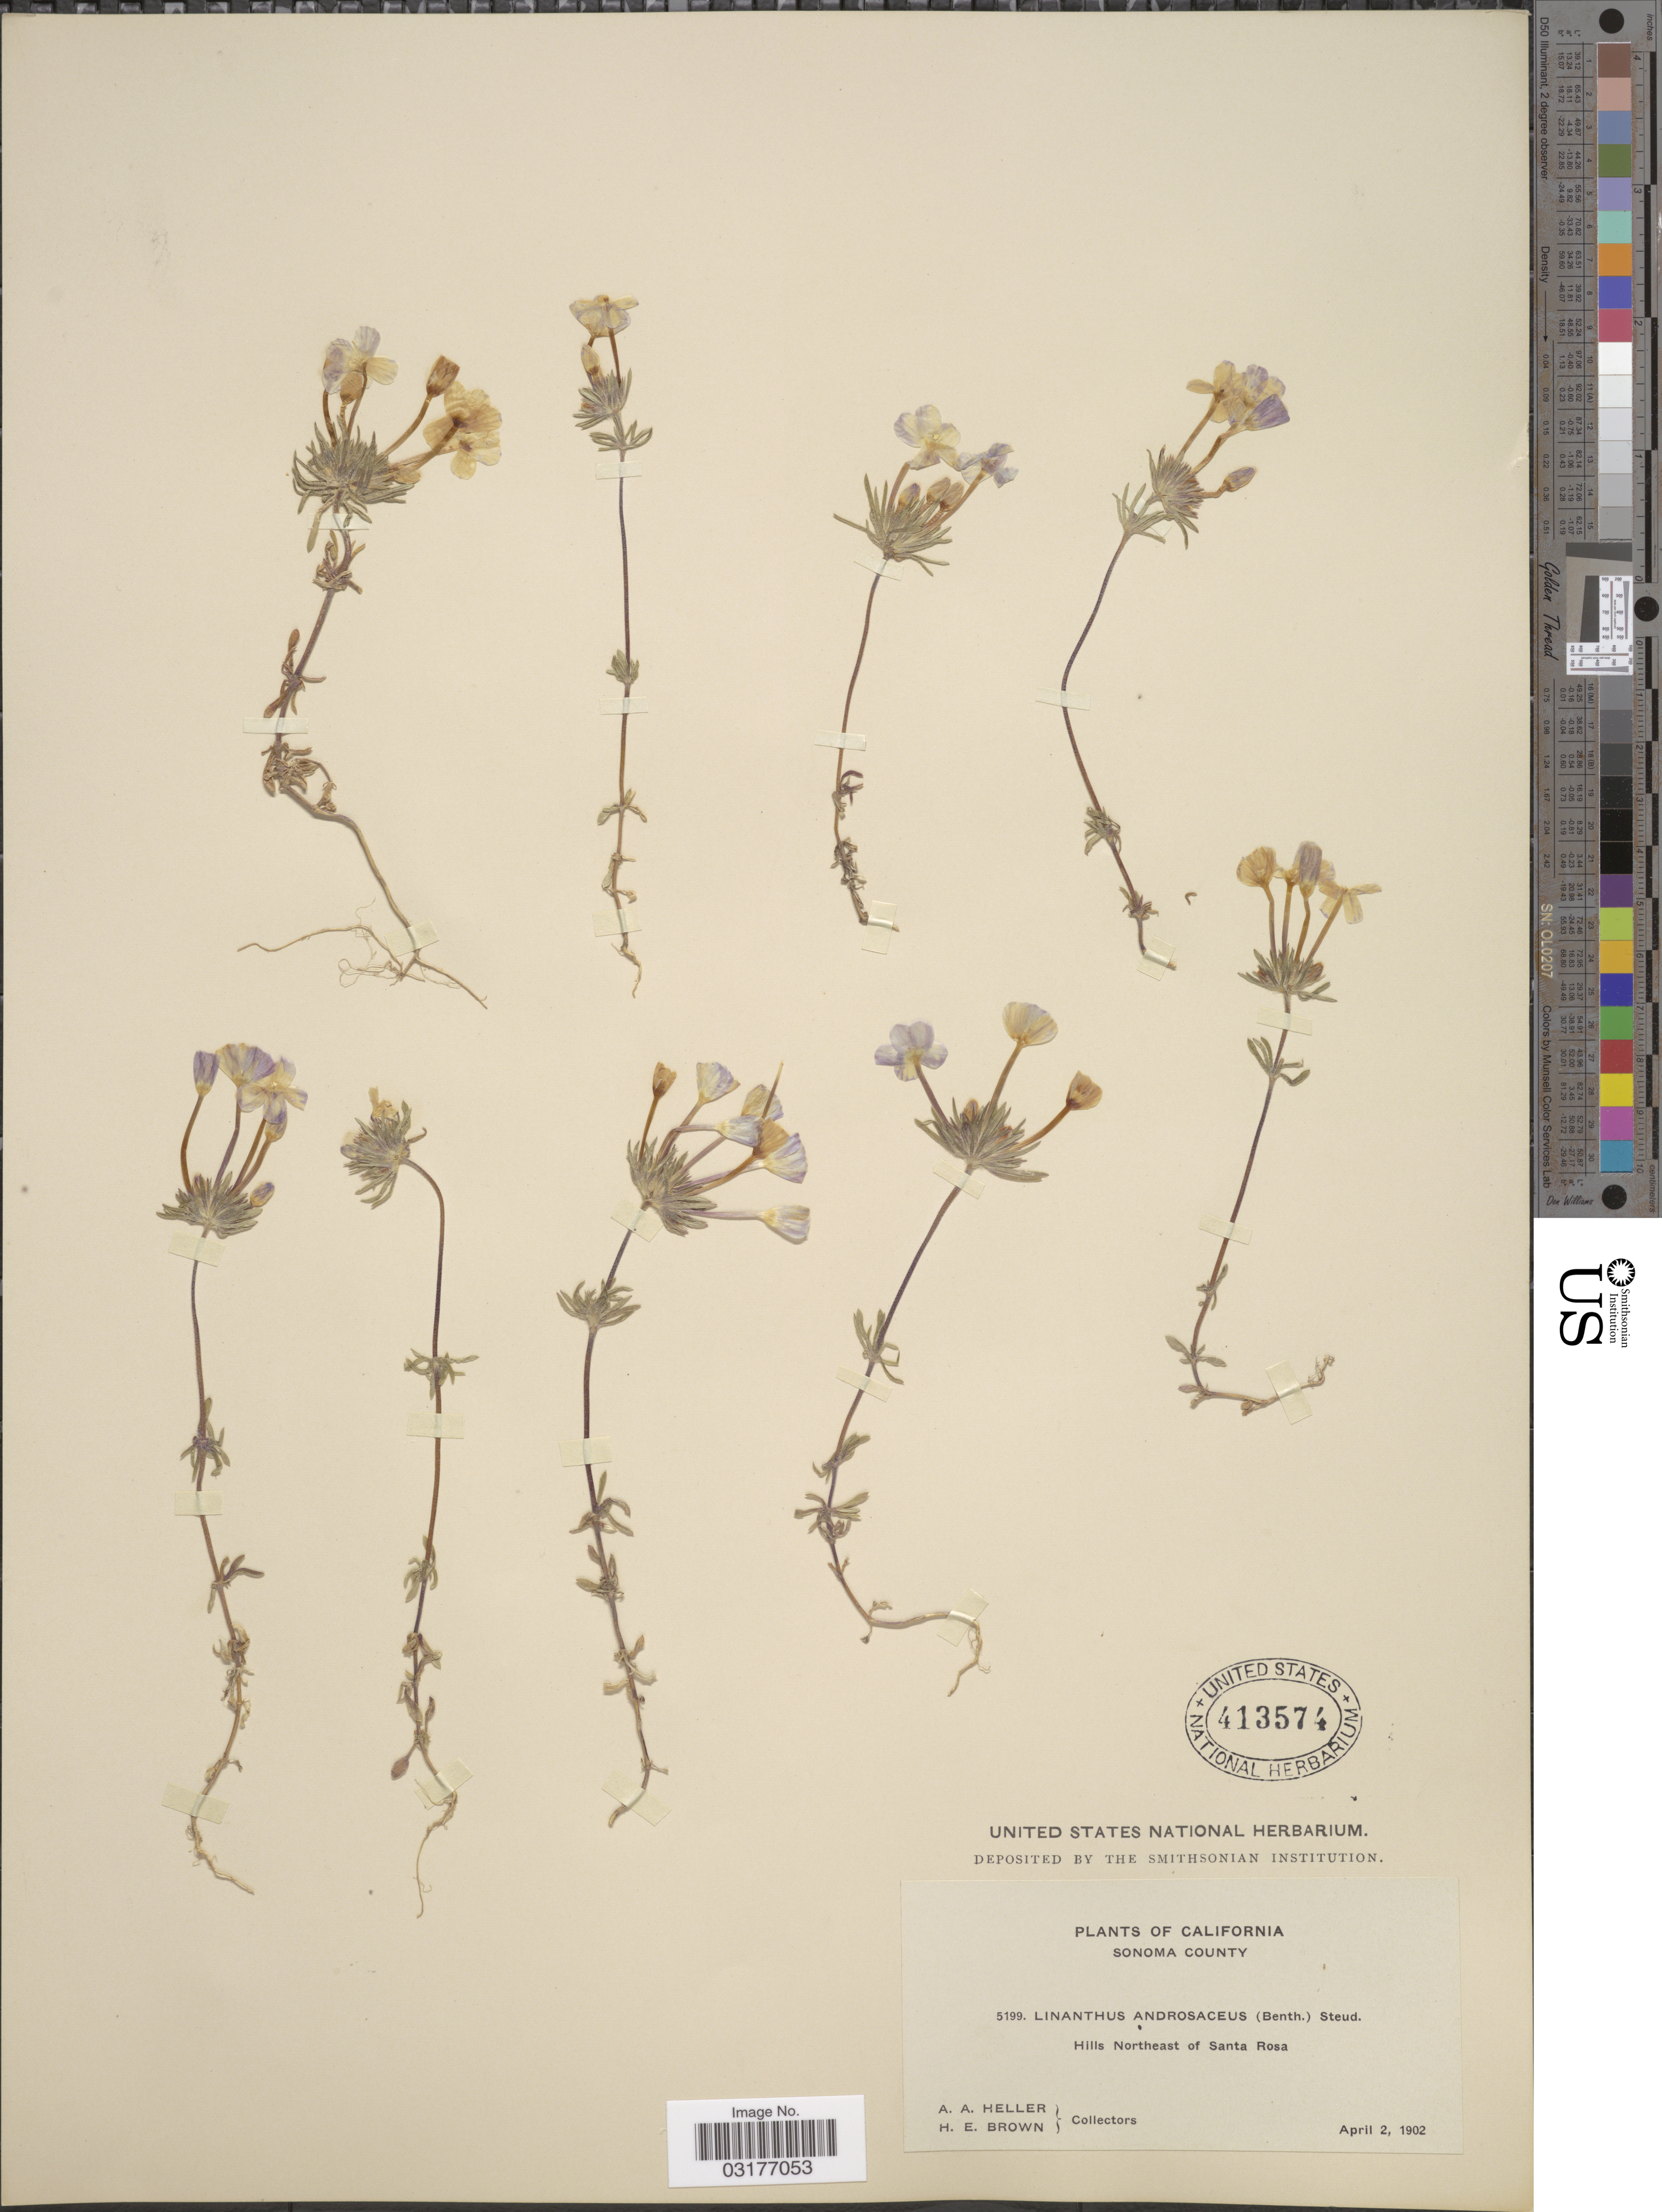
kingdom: Plantae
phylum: Tracheophyta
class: Magnoliopsida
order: Ericales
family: Polemoniaceae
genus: Leptosiphon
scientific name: Leptosiphon androsaceus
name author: Benth.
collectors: A. A. Heller & H. E. Brown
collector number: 5199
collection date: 1902-04-02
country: United States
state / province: California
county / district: Sonoma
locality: Sonoma County. Hills Northeast of Santa Rosa.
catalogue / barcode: US 413574